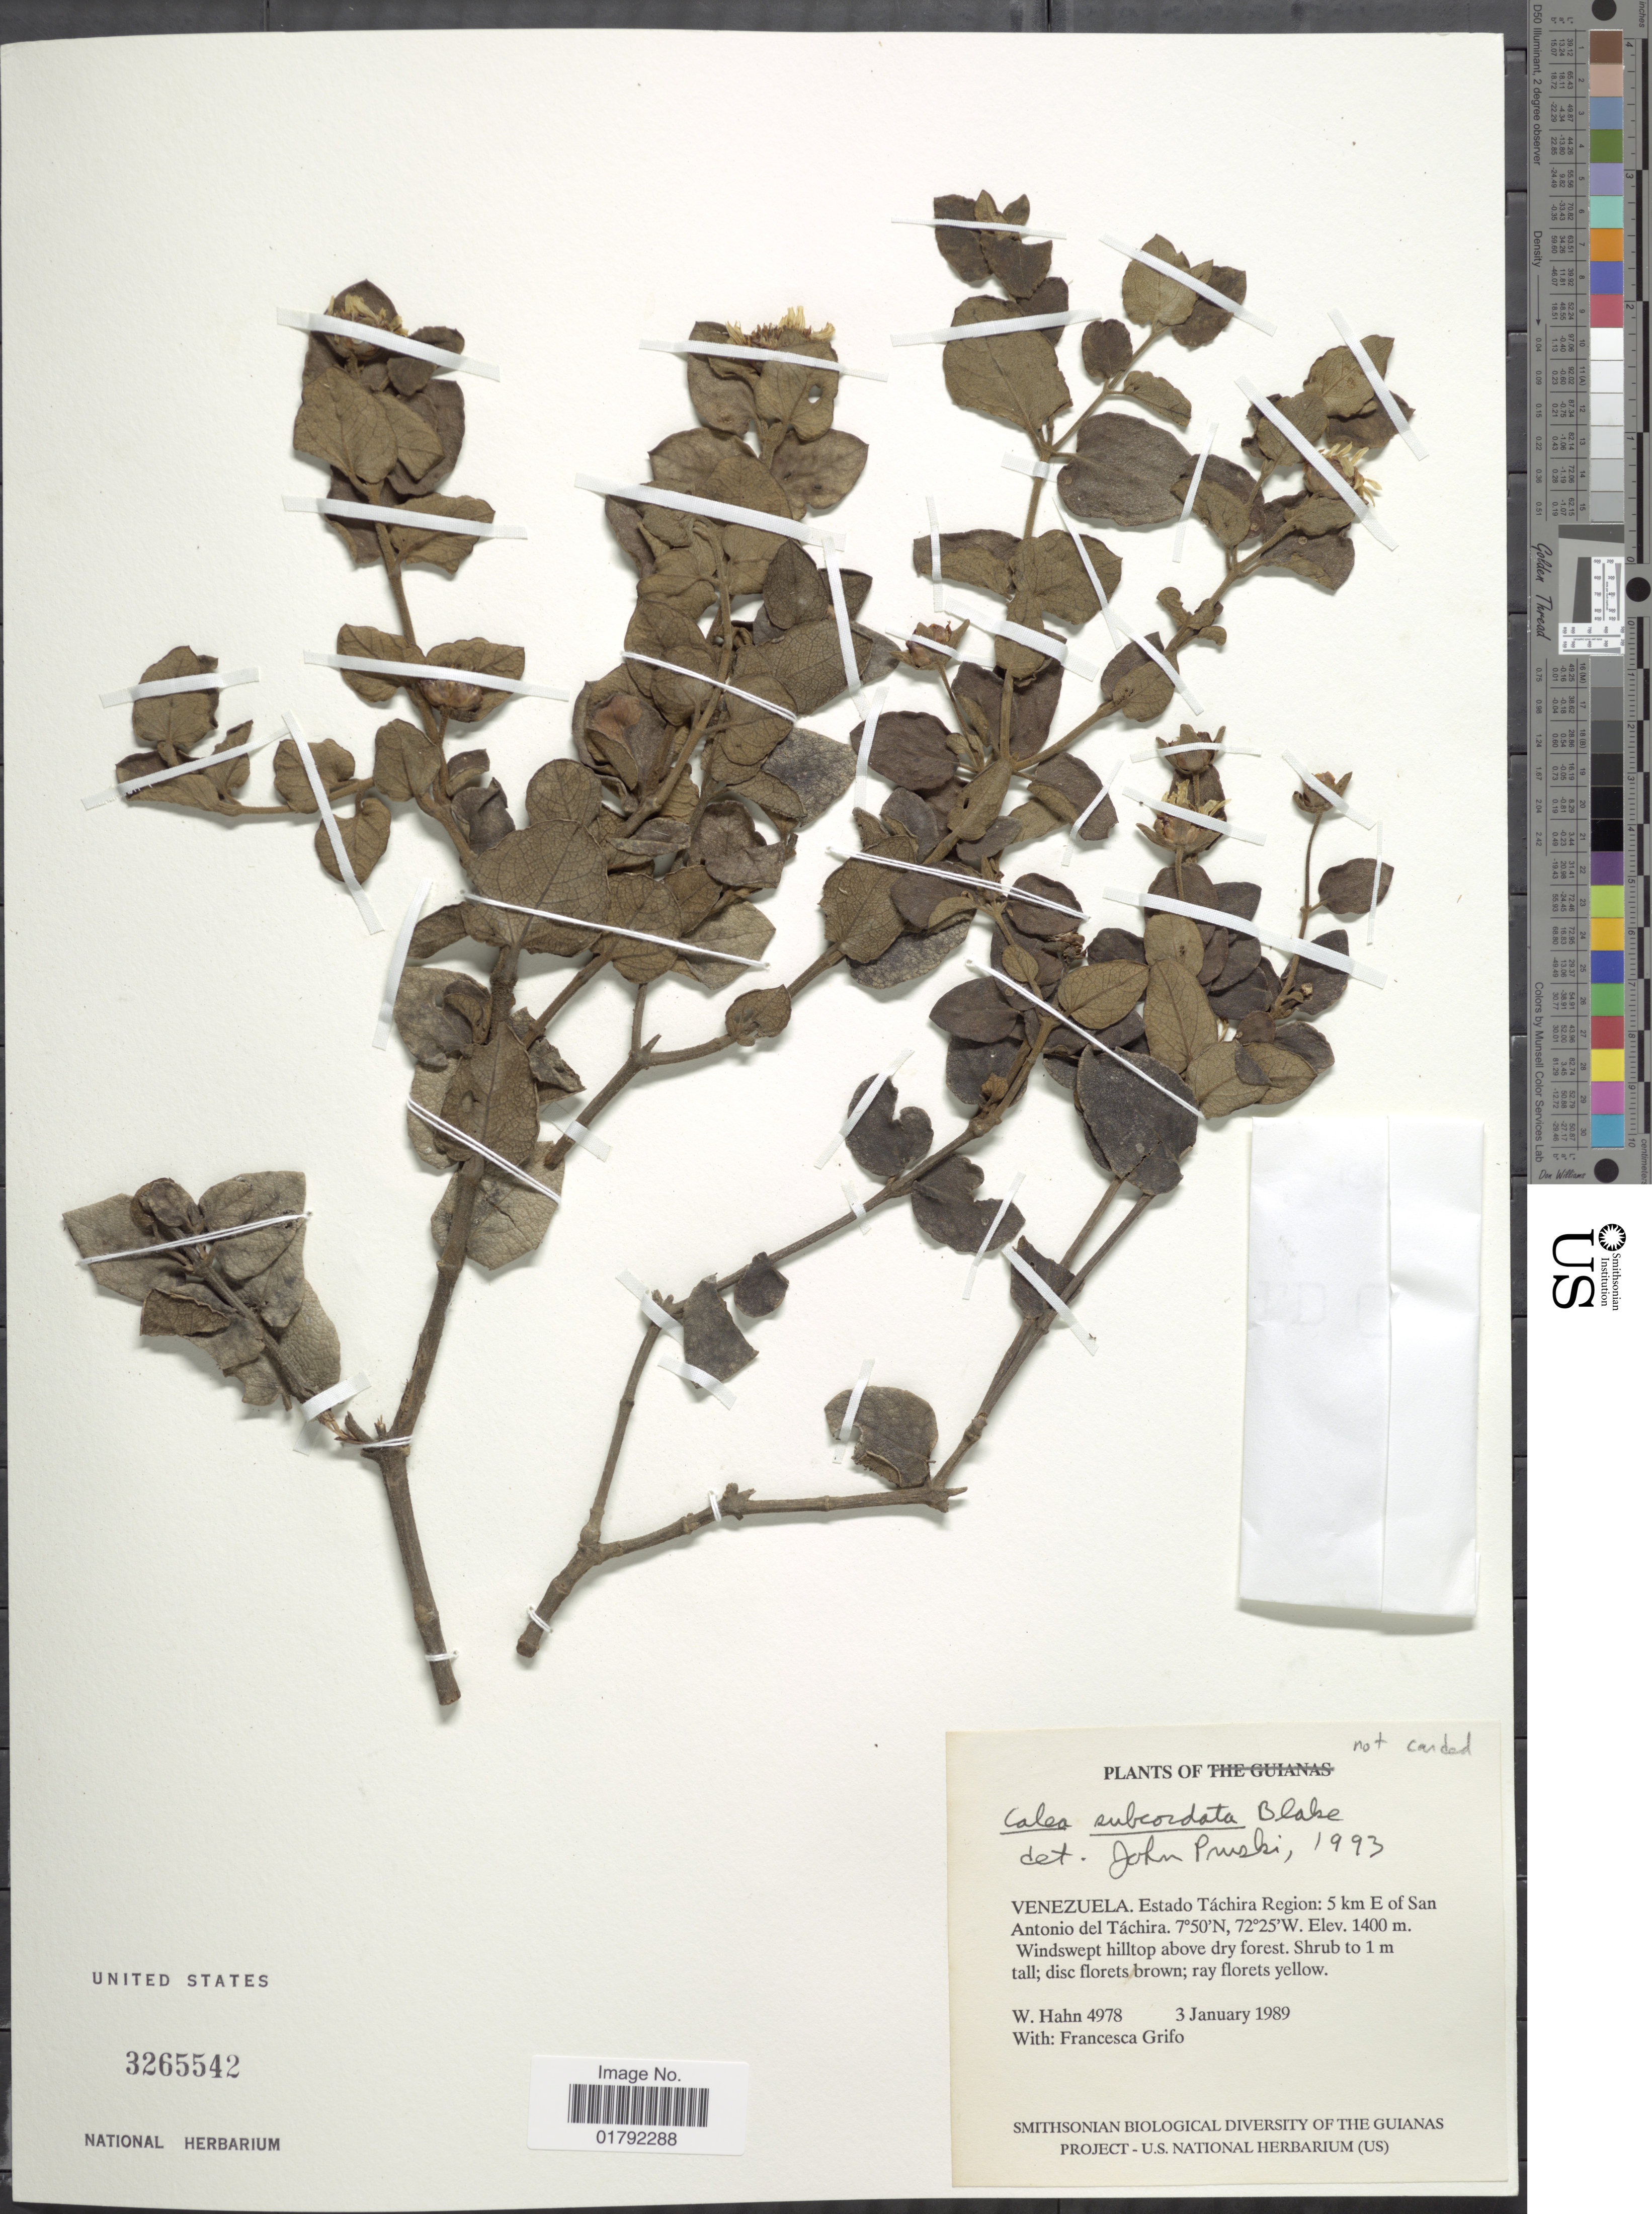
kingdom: Plantae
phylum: Tracheophyta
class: Magnoliopsida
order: Asterales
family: Asteraceae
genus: Calea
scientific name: Calea subcordata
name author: S.F. Blake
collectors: W. Hahn & F. Grifo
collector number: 4978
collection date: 1989-01-03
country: Venezuela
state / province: Tachira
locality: Region: 5 km E of San Antonio del Táchira.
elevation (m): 1400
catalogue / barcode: US 3265542